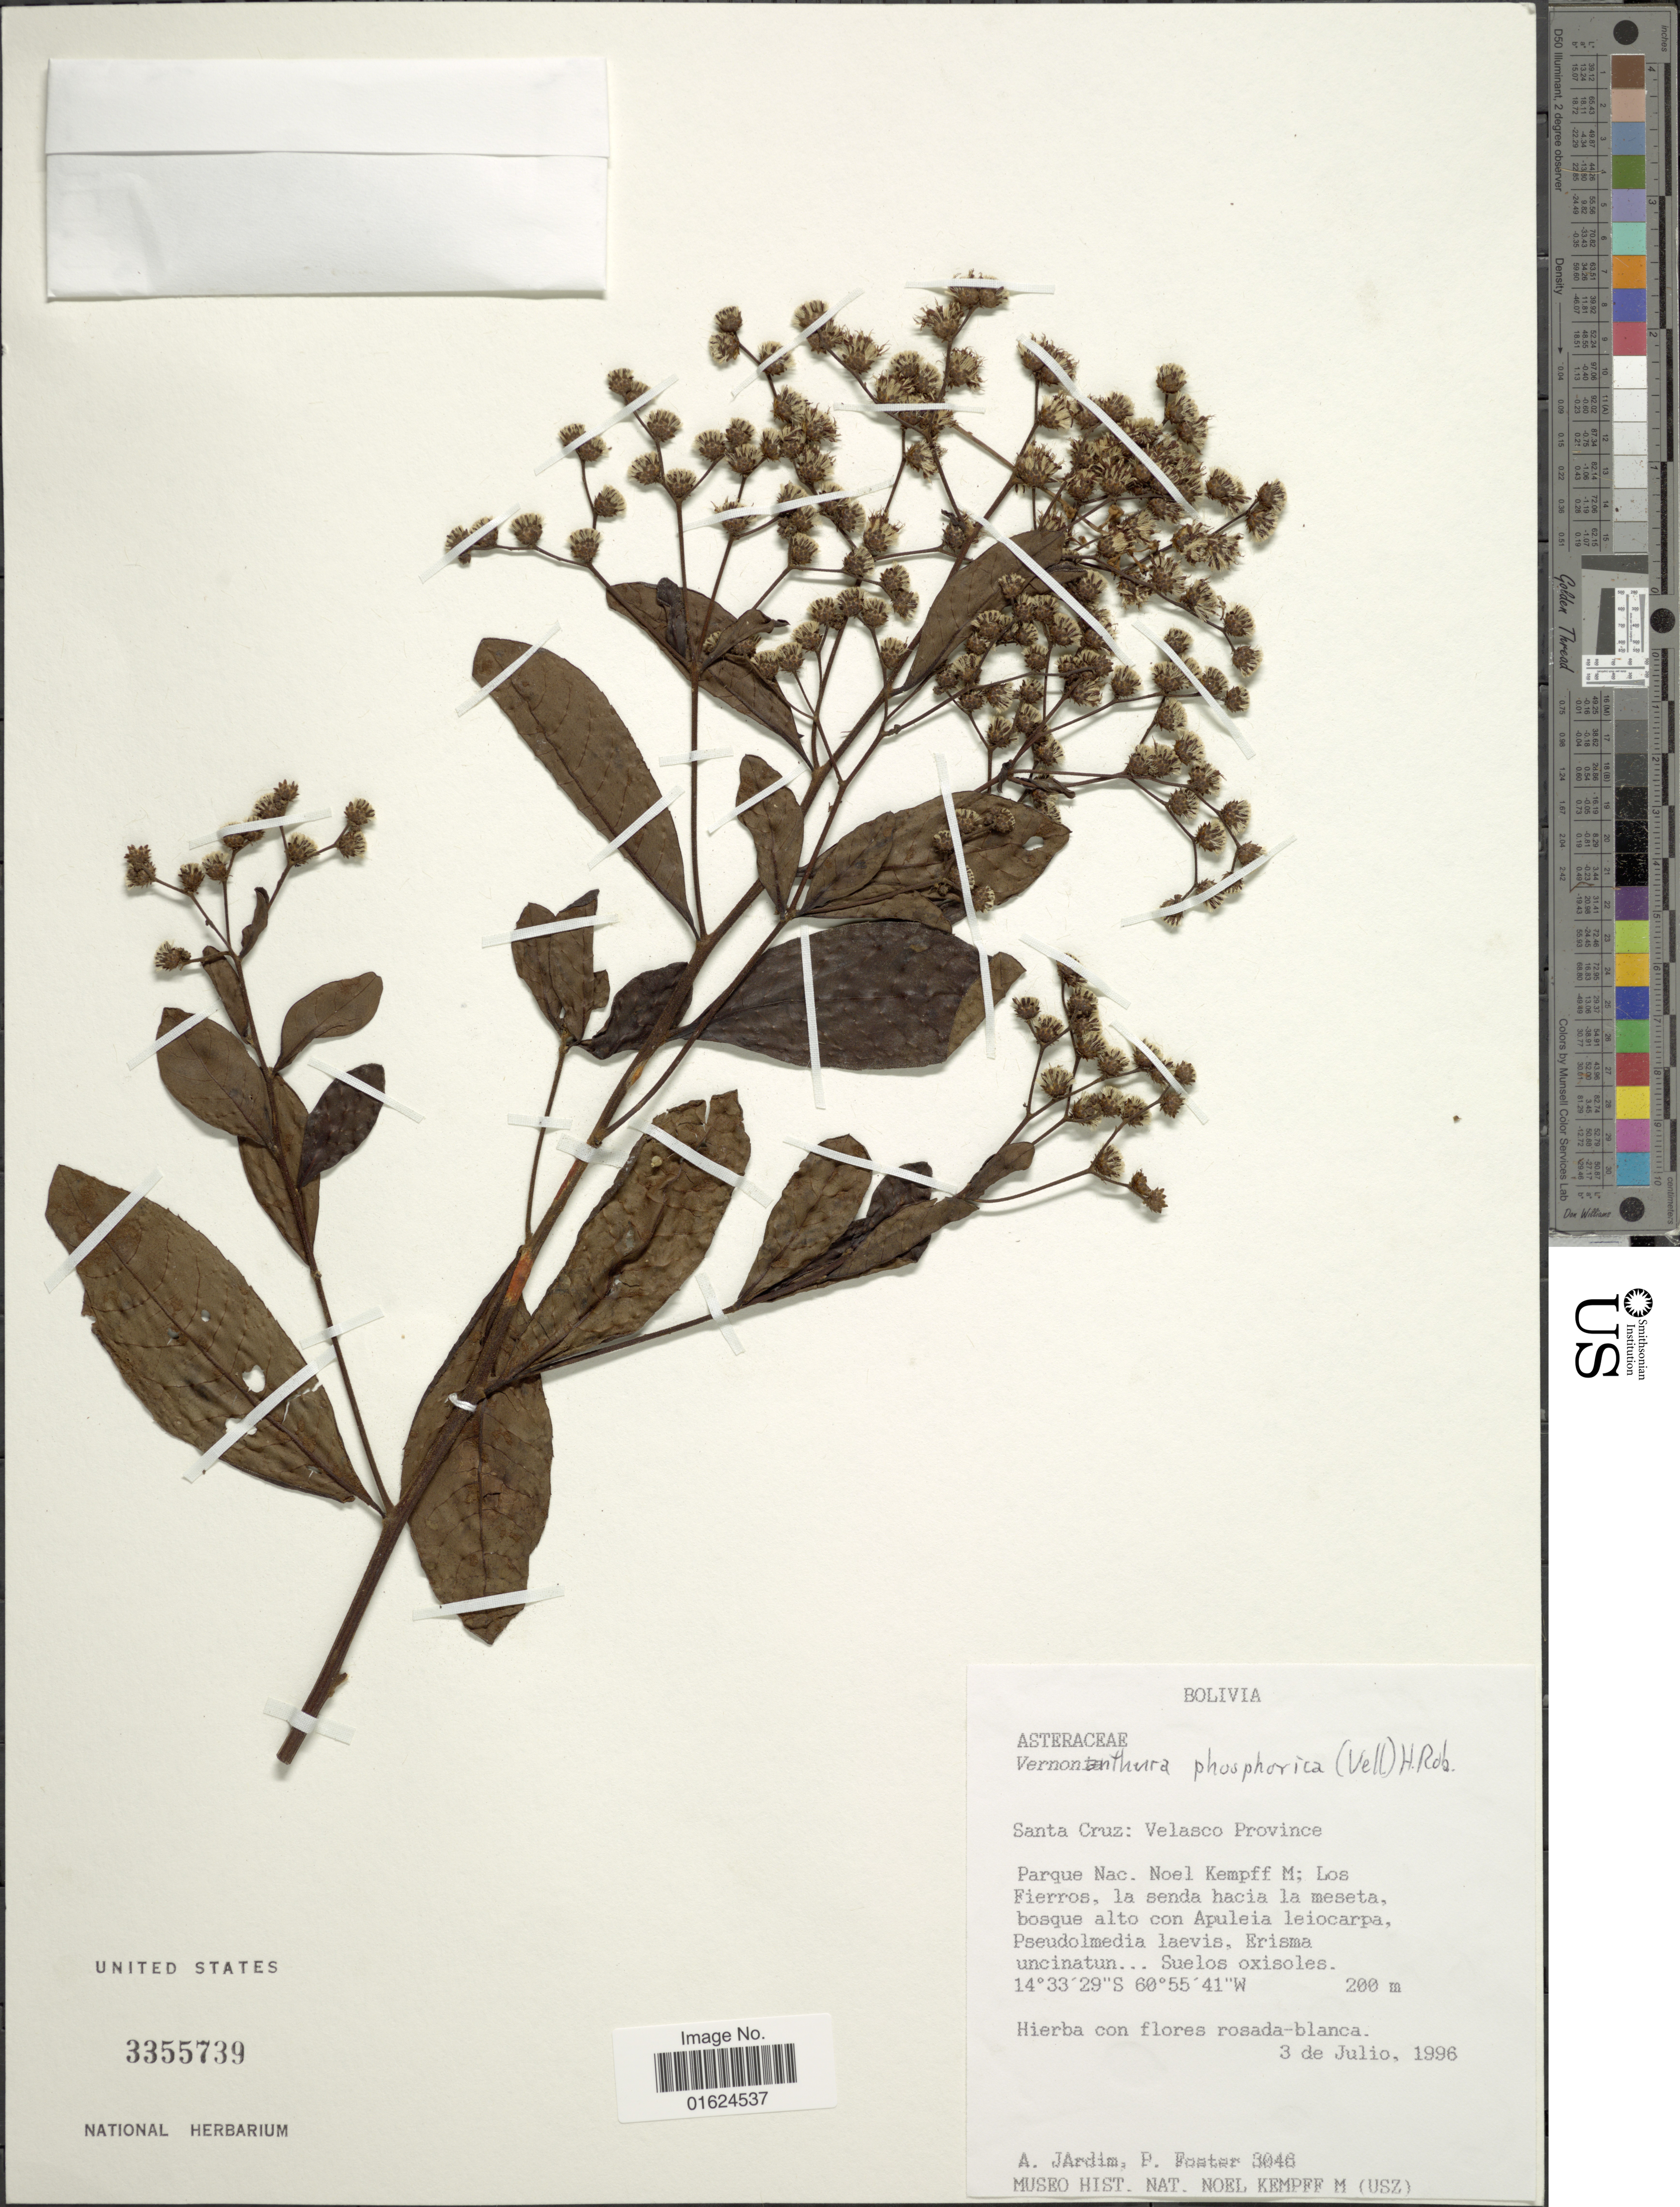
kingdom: Plantae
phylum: Tracheophyta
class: Magnoliopsida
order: Asterales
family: Asteraceae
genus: Vernonanthura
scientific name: Vernonanthura pinguis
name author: (Griseb.) H. Rob.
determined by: Renon, Polla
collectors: A. Jardim & P. Foster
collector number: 3046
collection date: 1996-07-03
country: Bolivia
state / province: Santa Cruz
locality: Velasco Province Parque Nac. Noel Kempff M; LOs Fierros, la senda hacia la meseta, bosque alto con Apuleia leiocarpa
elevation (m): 200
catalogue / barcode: US 3355739